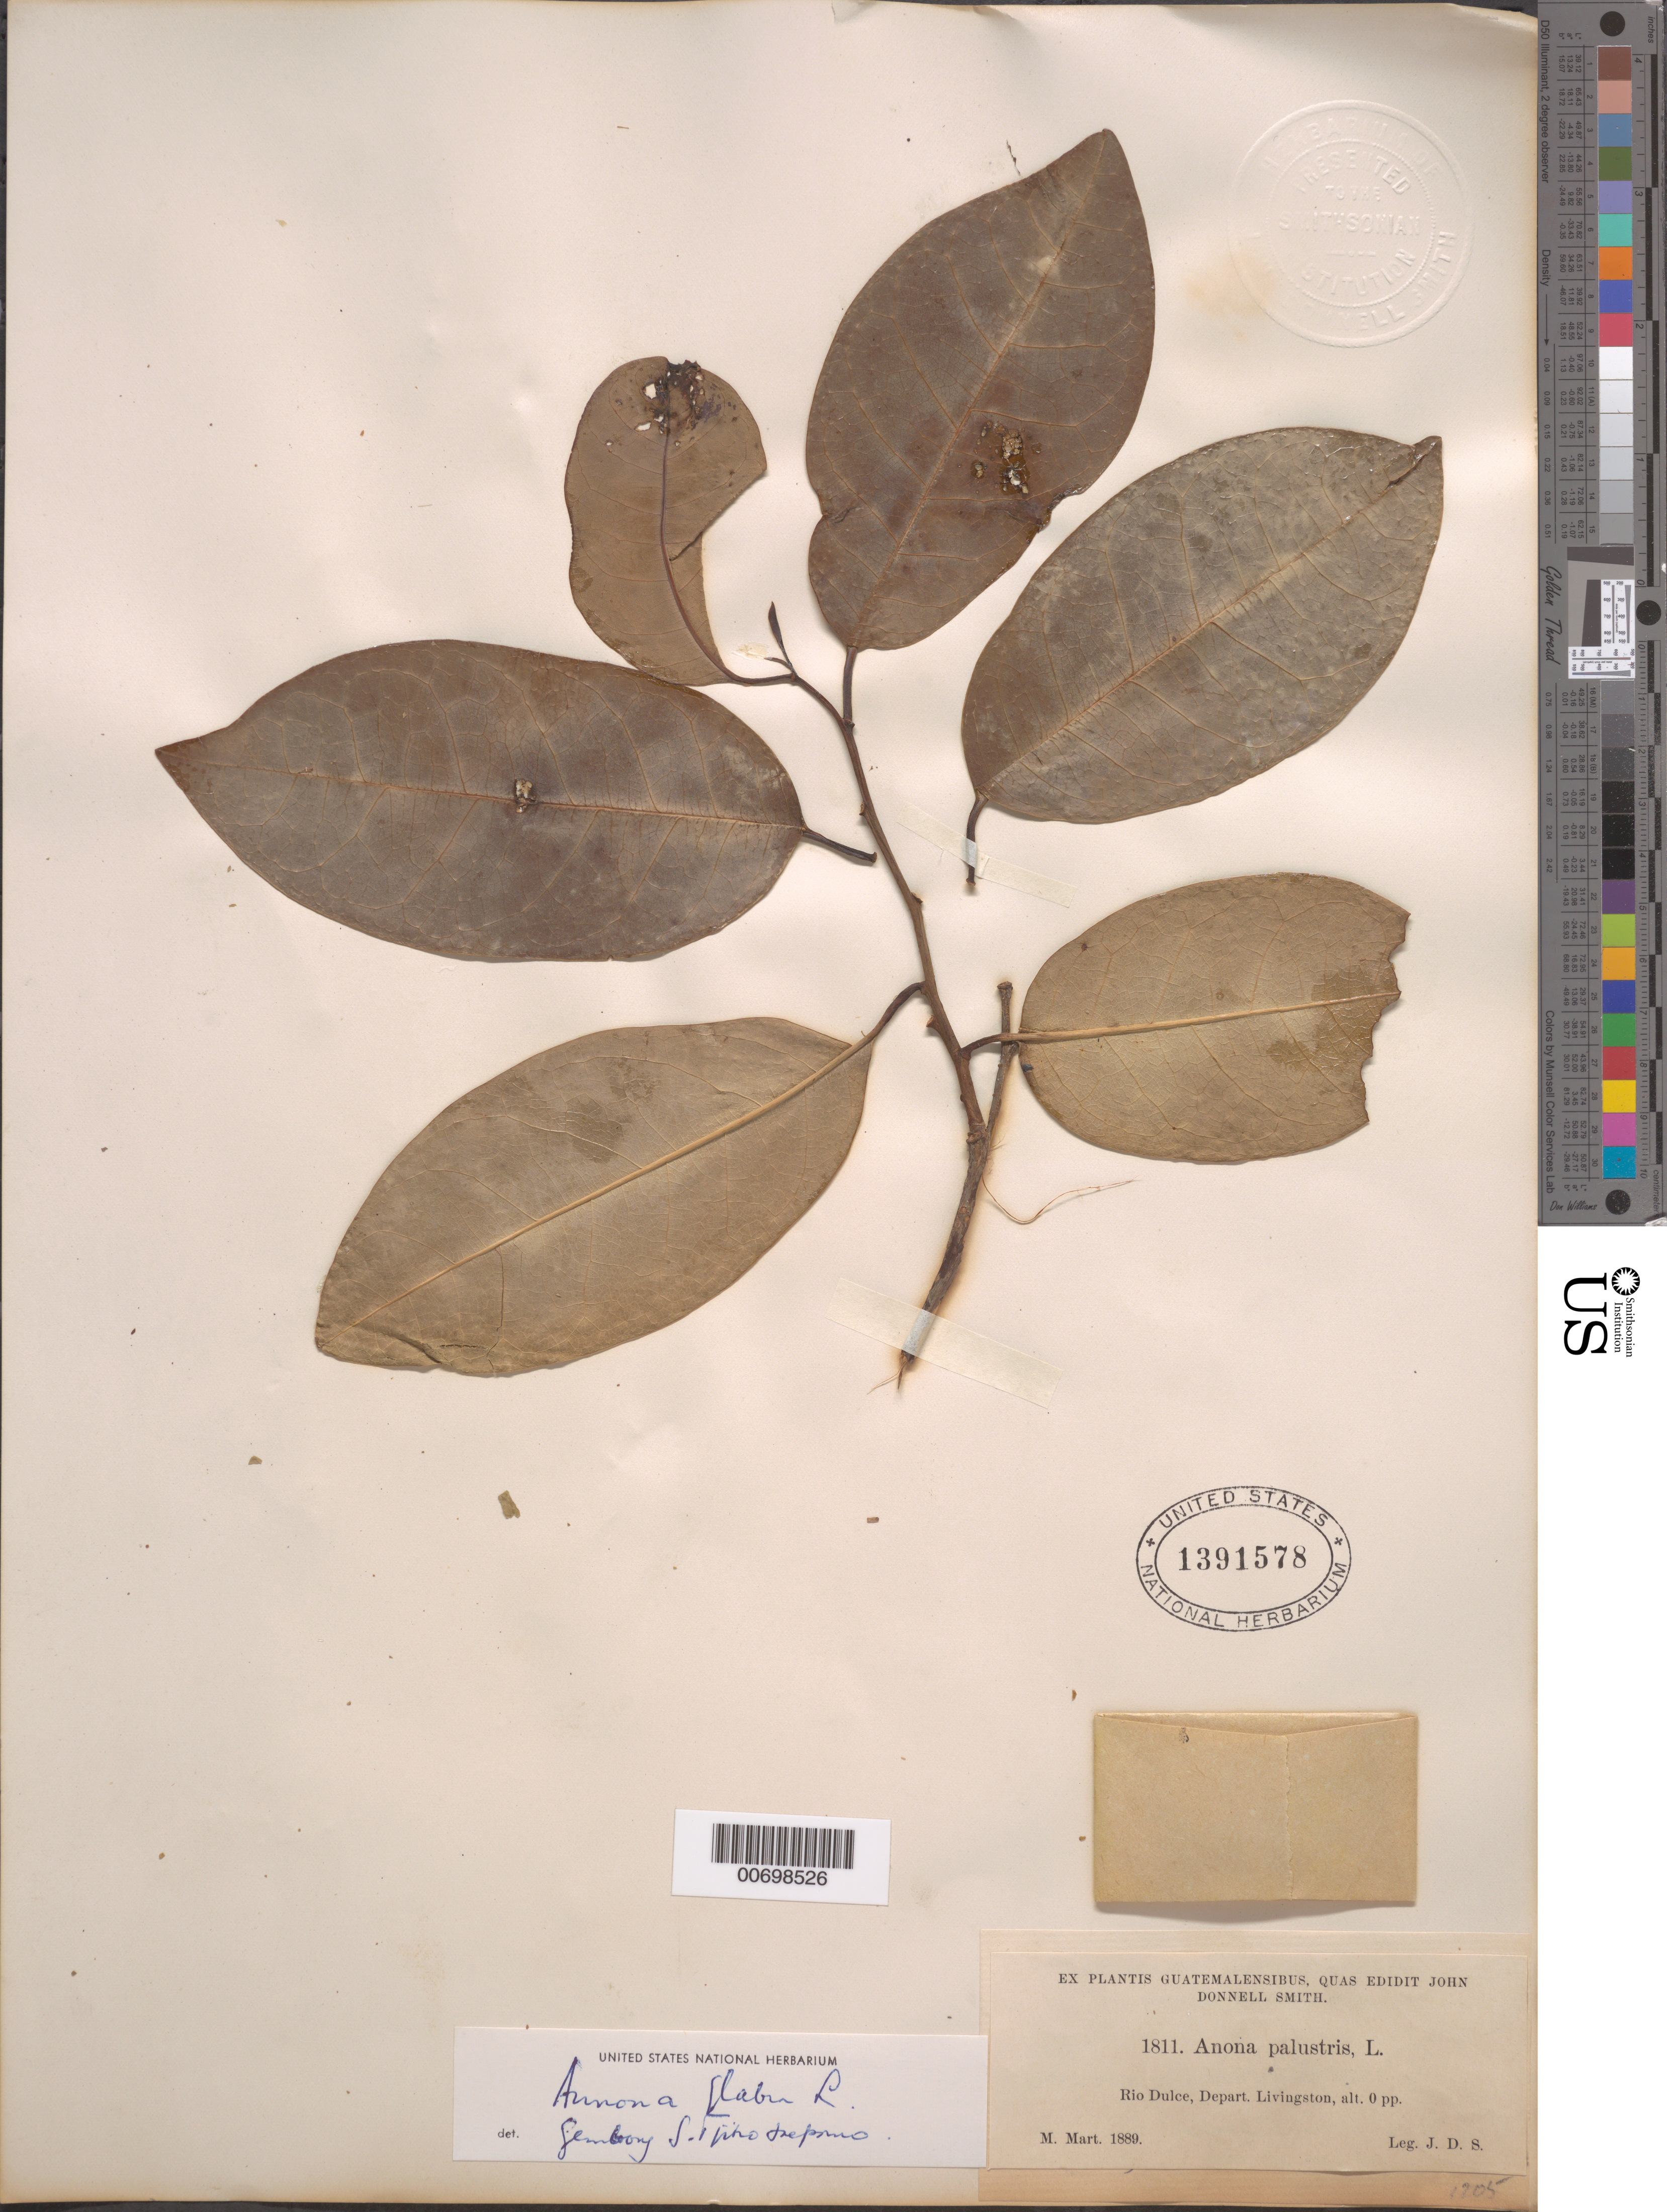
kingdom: Plantae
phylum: Tracheophyta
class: Magnoliopsida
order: Magnoliales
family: Annonaceae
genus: Annona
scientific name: Annona glabra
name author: L.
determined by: Semboy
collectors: J. Donnell Smith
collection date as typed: Mar 1889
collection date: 1889-03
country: Guatemala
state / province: Izabal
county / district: Livingston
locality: Rio Dulce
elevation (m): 0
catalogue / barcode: US 1391578